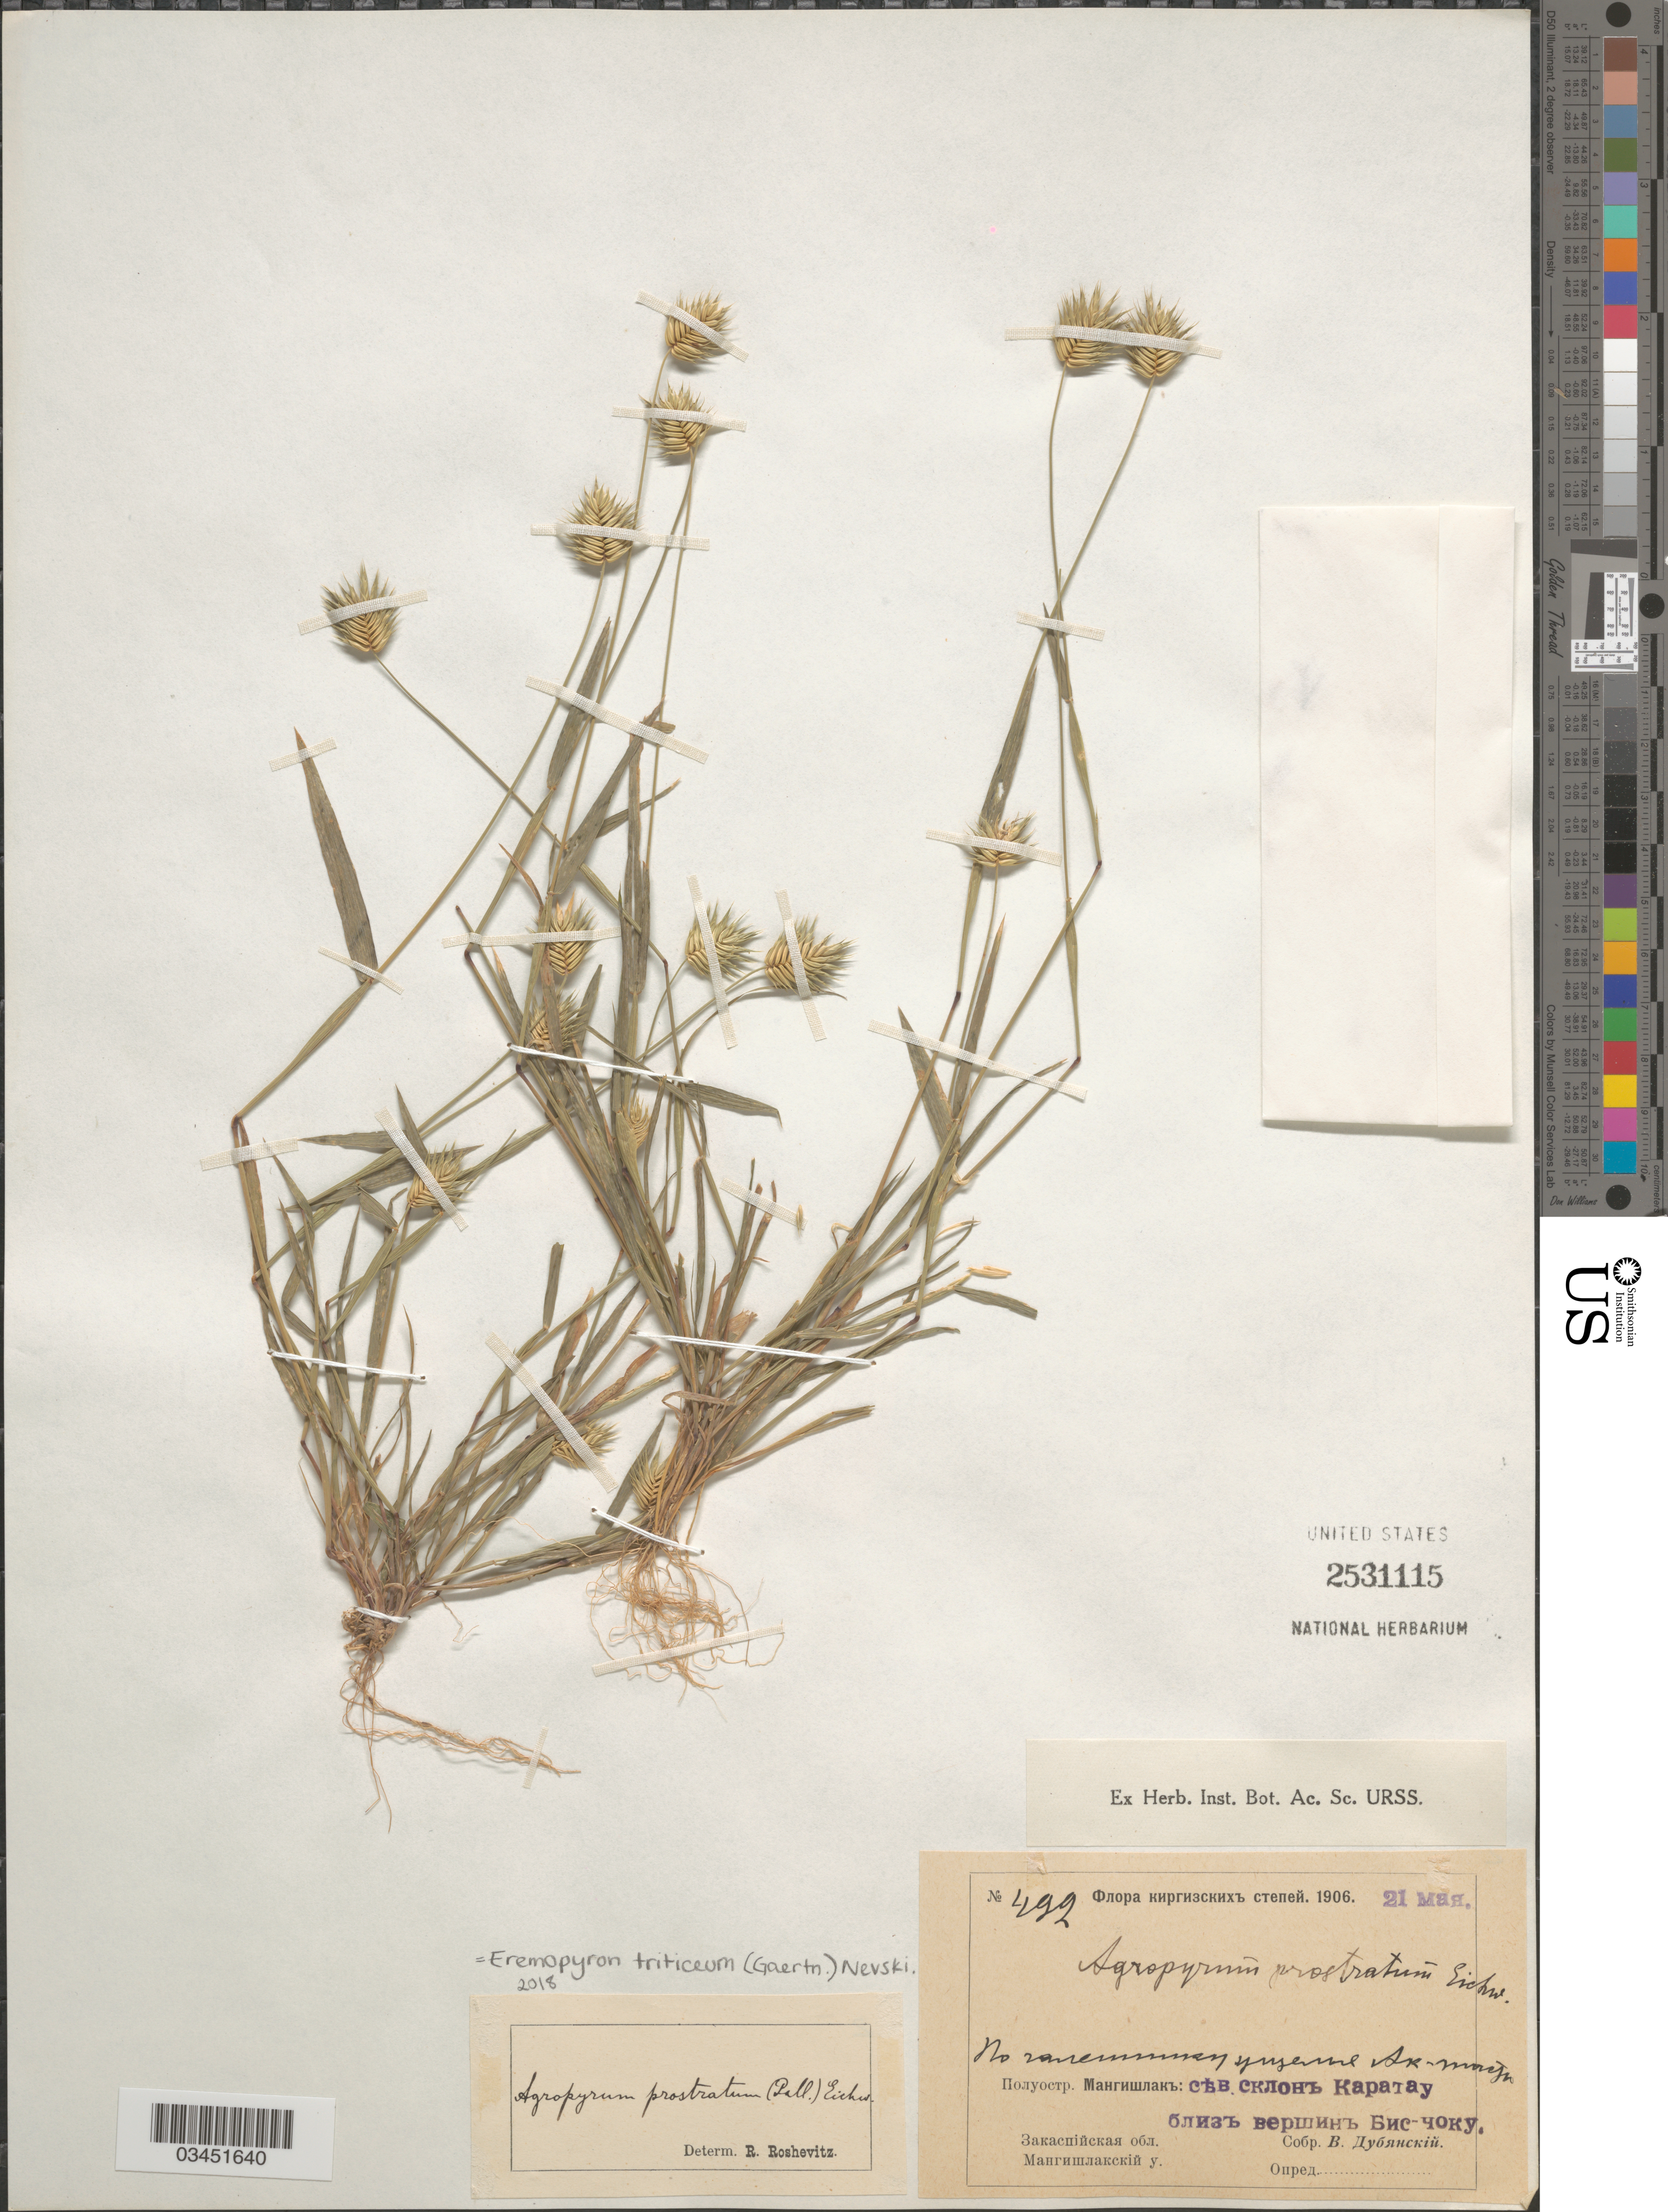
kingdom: Plantae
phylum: Tracheophyta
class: Liliopsida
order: Poales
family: Poaceae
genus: Eremopyrum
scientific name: Eremopyrum triticeum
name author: (Gaertn.) Nevski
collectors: V. Dubyanskiy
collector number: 492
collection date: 1906-03-21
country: Kazakhstan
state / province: Mangghystau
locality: North slope of Karatau, near Bis-choku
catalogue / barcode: US 2531115